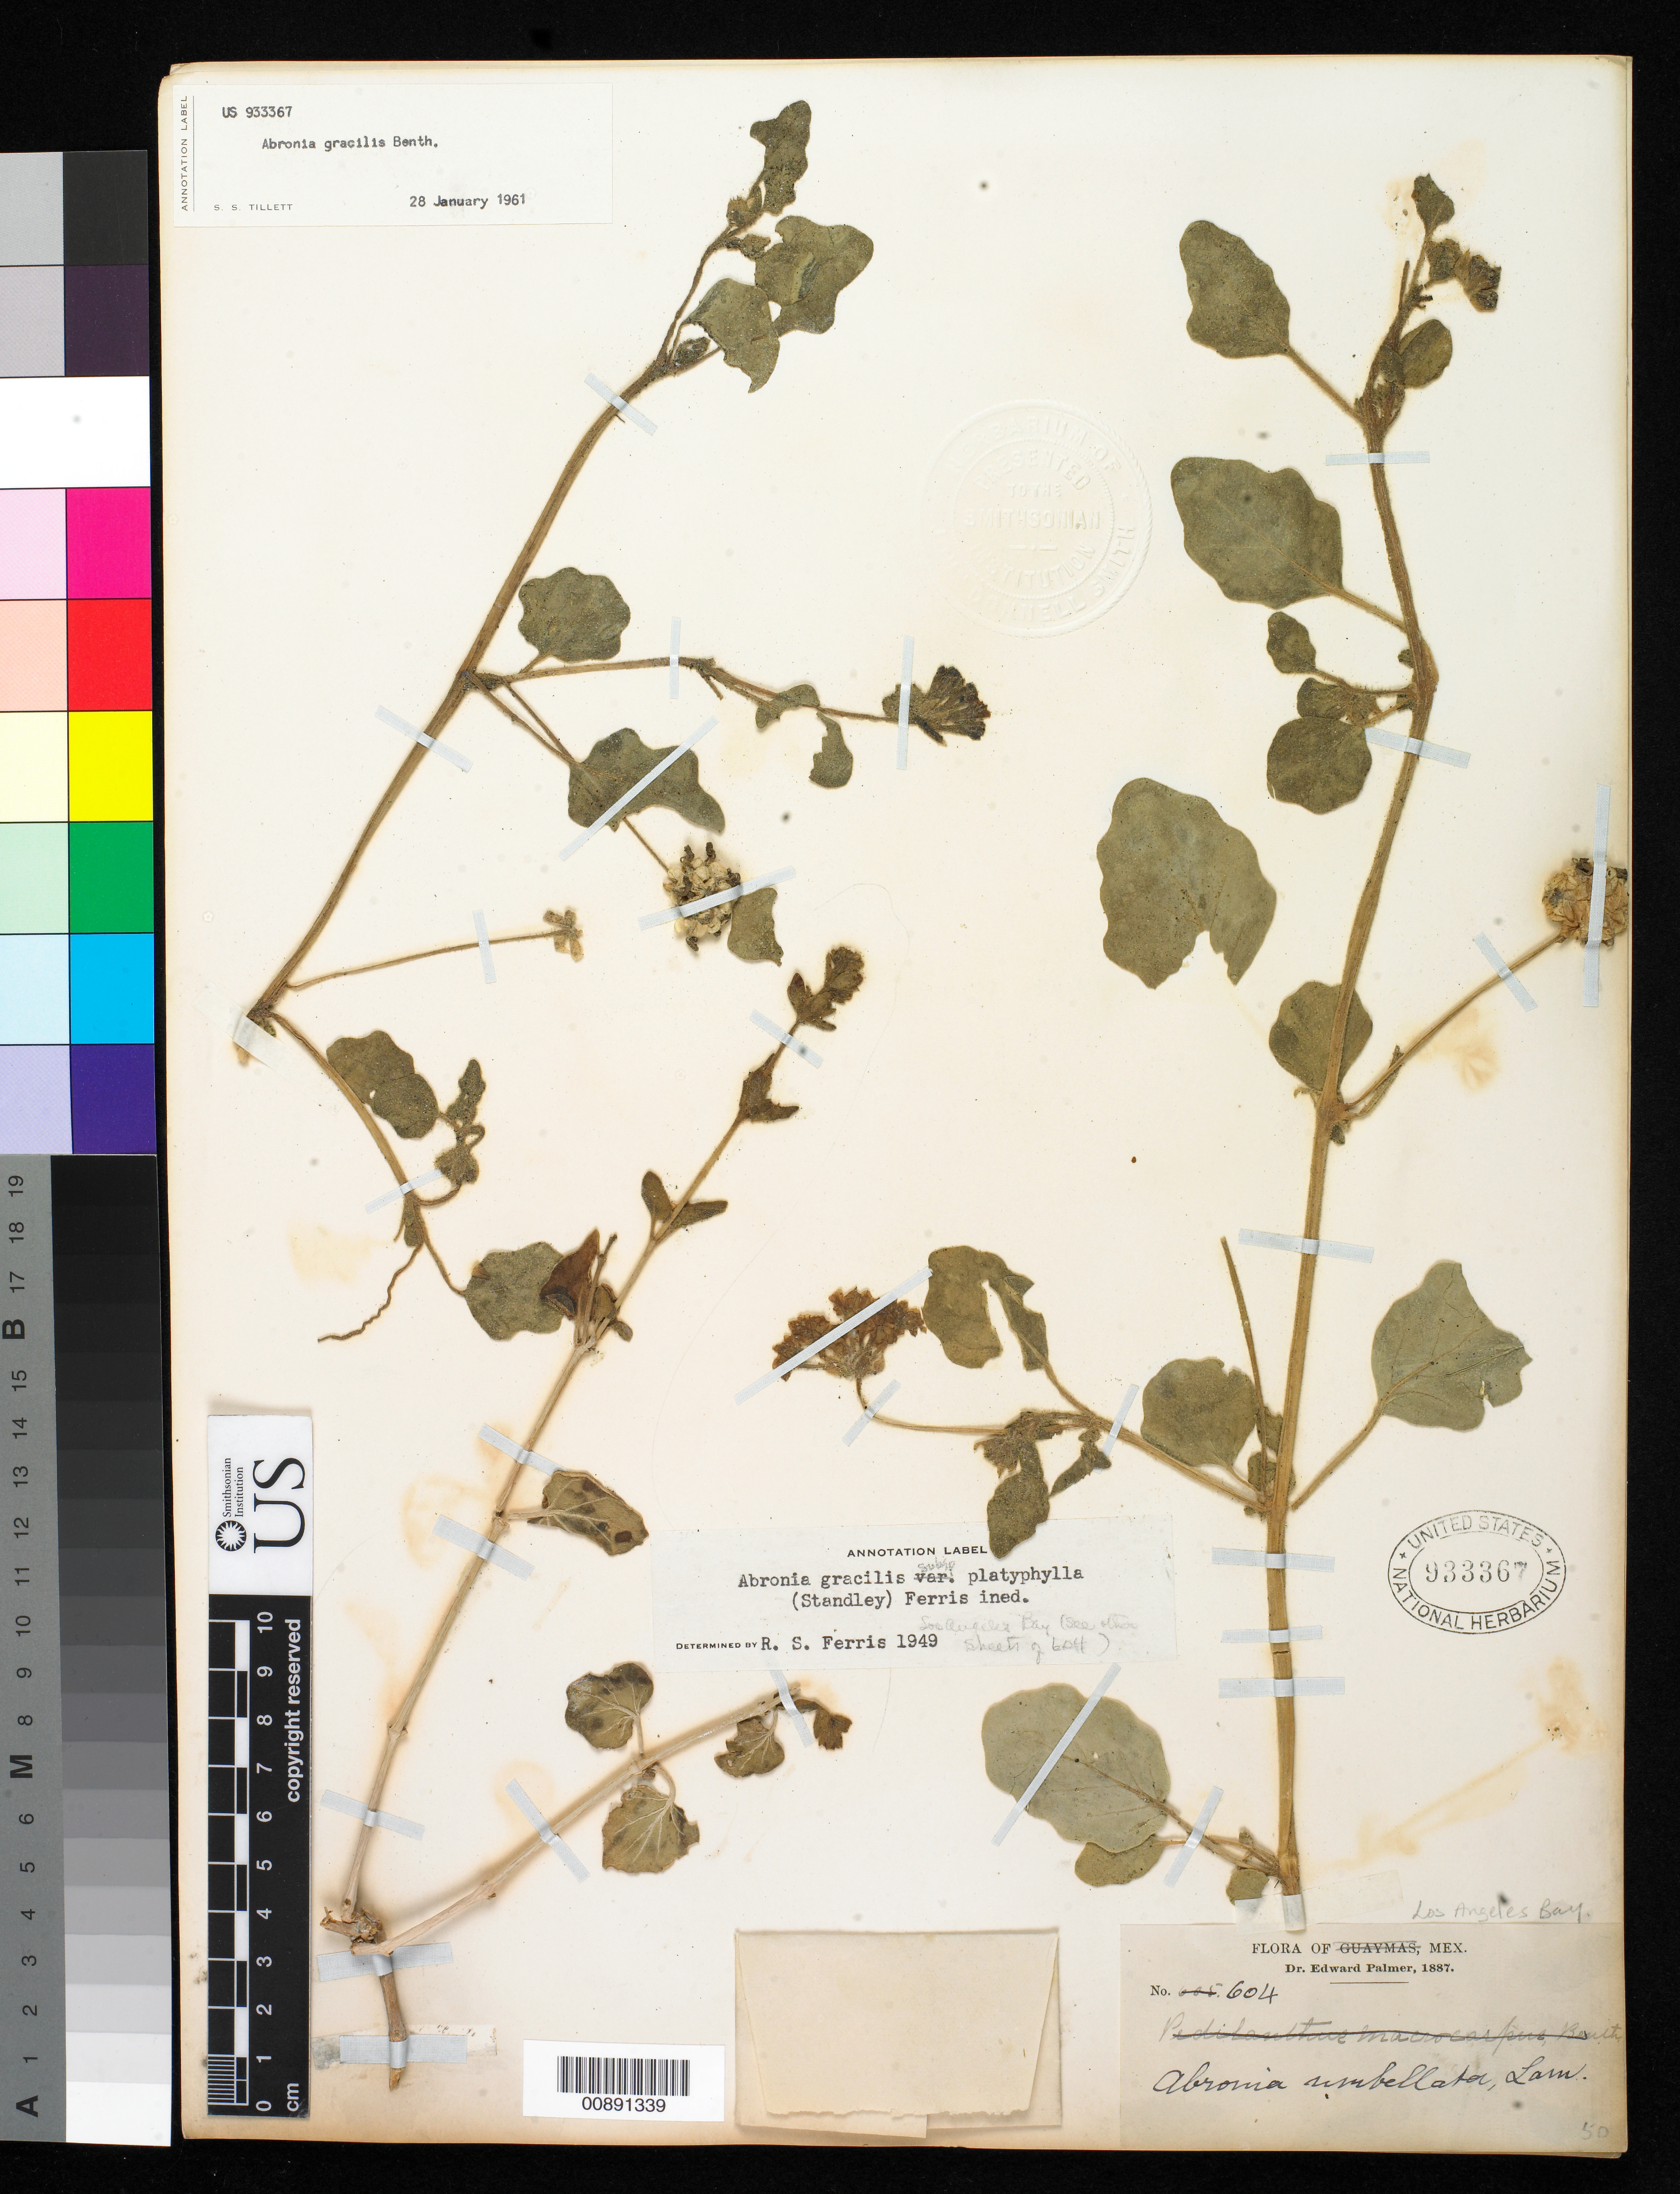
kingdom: Plantae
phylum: Tracheophyta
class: Magnoliopsida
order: Caryophyllales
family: Nyctaginaceae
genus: Abronia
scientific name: Abronia gracilis subsp. platyphylla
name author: (Standl.) Ferris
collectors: E. Palmer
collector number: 604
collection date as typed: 1887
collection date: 1887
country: Mexico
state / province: Baja California Norte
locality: Los Angeles Bay, Baja California.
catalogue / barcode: US 933367